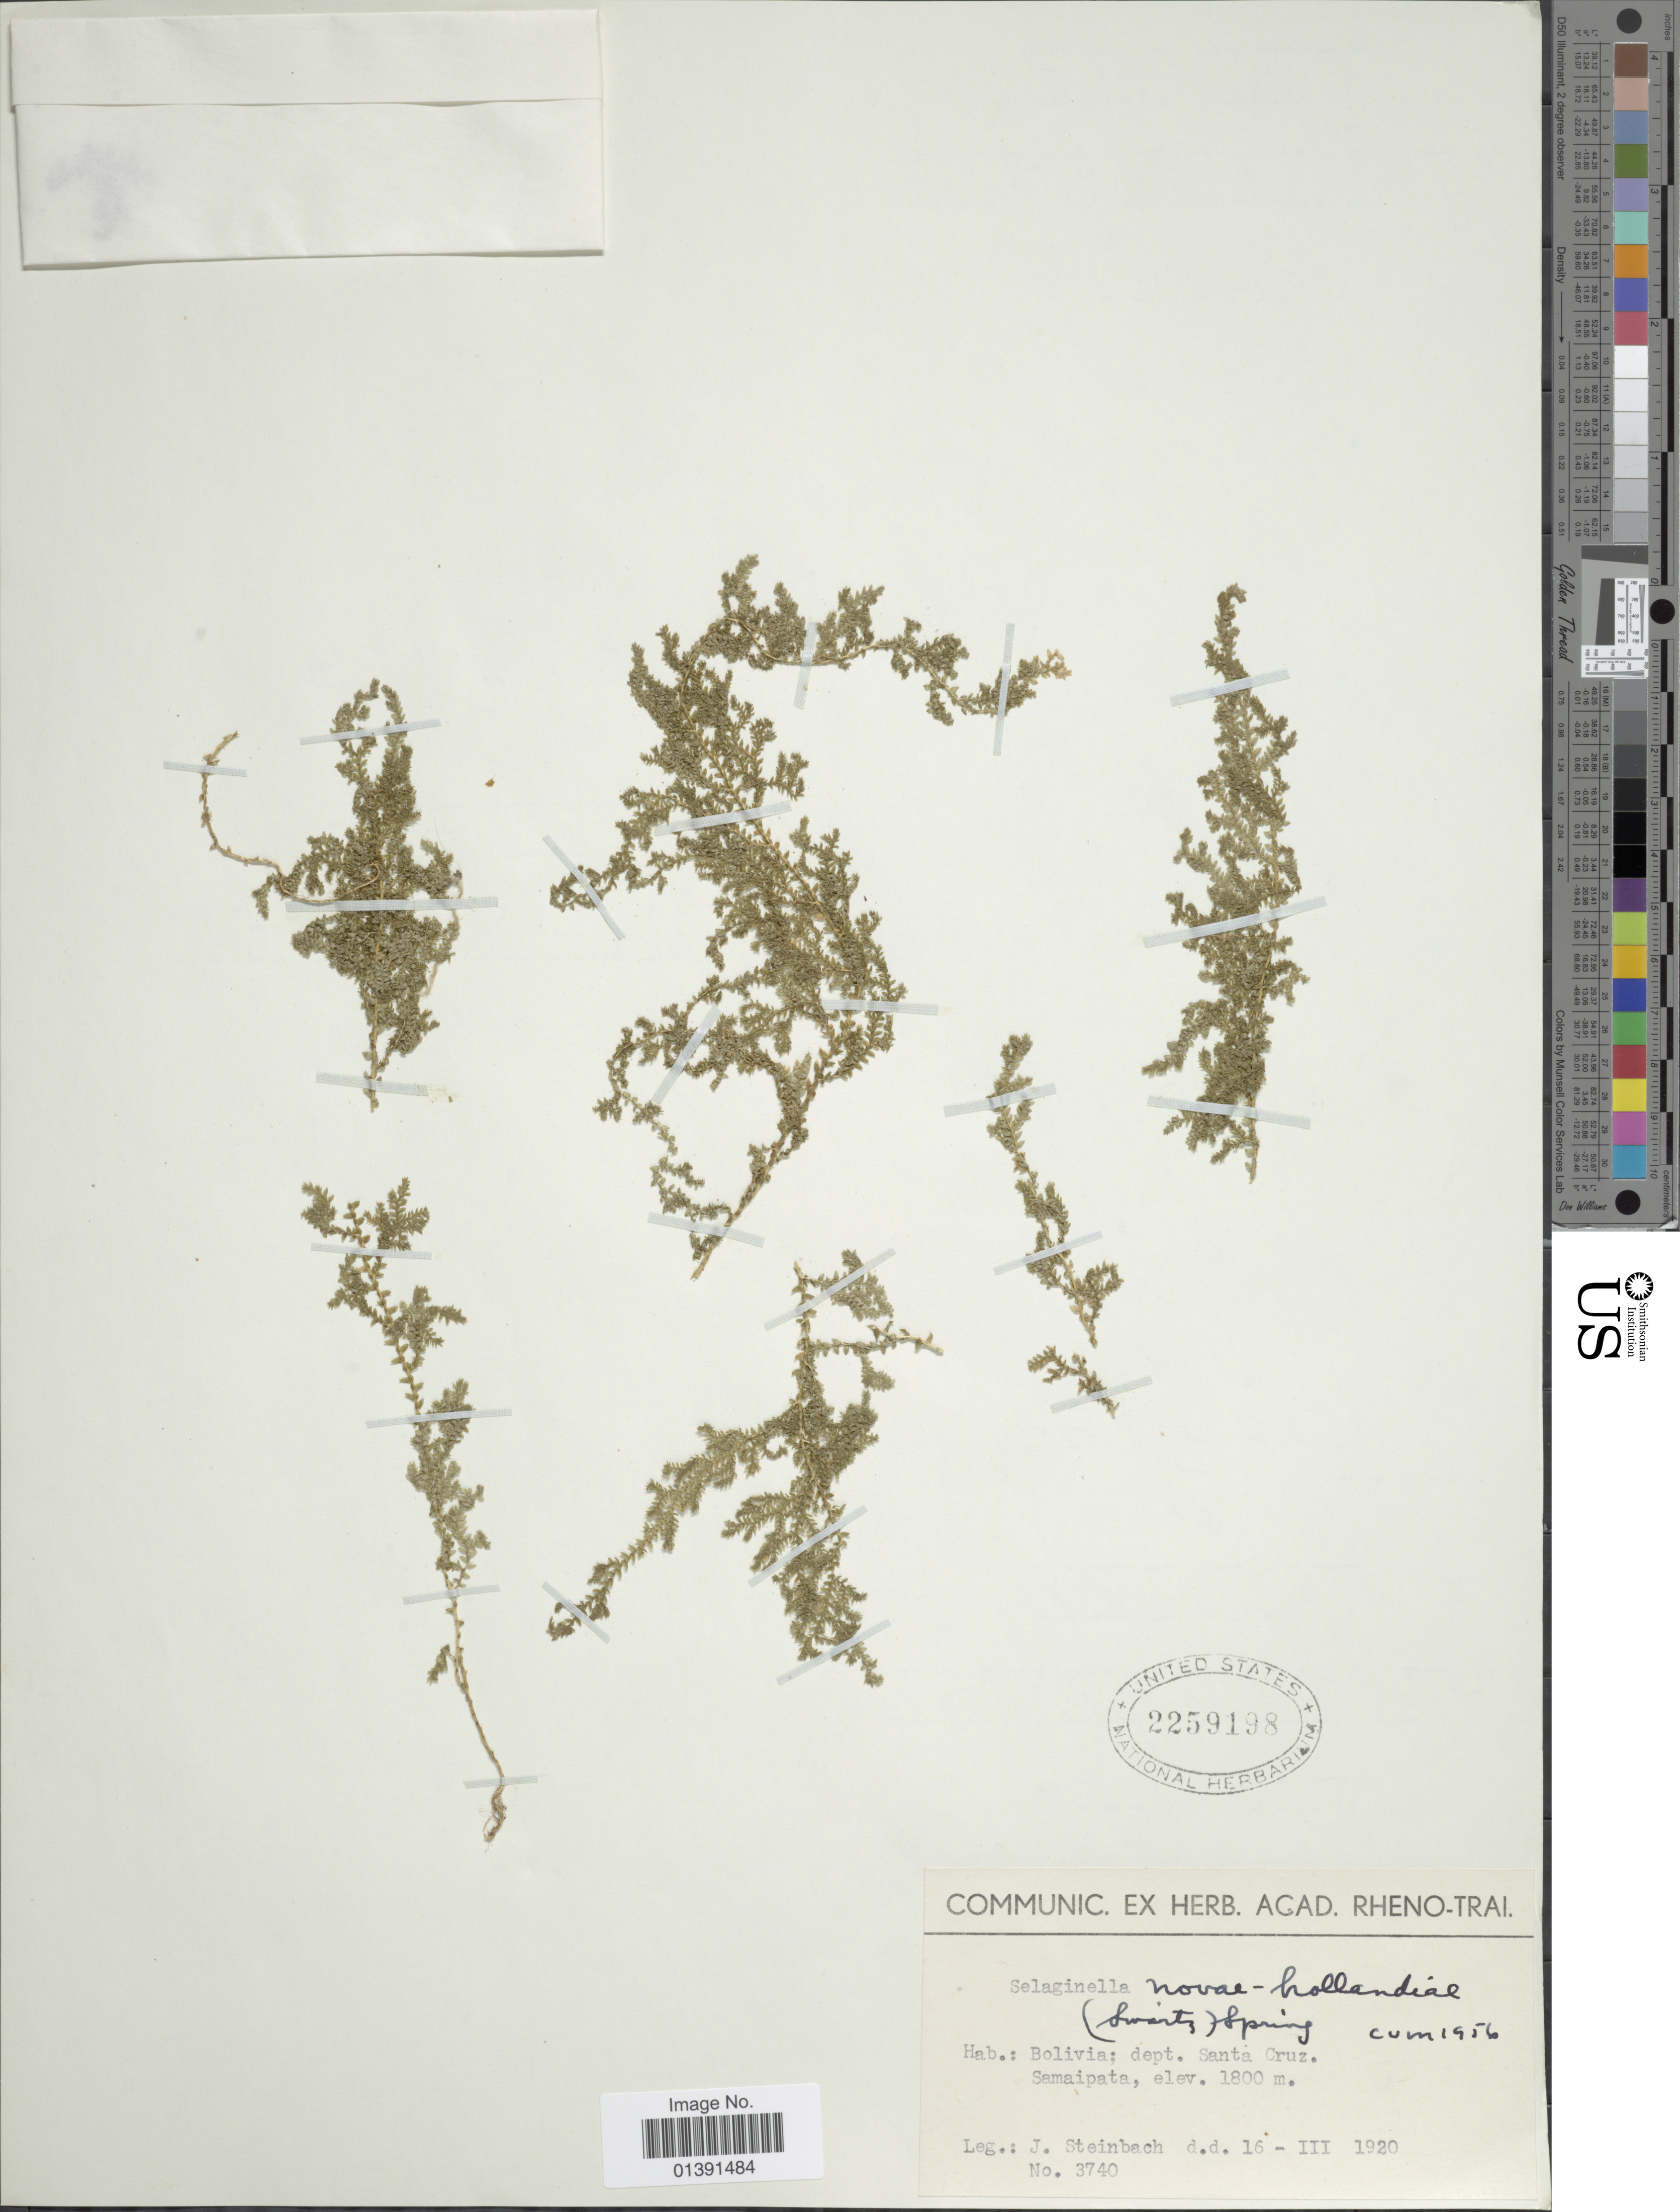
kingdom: Plantae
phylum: Tracheophyta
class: Lycopodiopsida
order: Selaginellales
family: Selaginellaceae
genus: Selaginella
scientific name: Selaginella novae-hollandiae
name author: (Sw.) Spring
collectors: J. Steinbach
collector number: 3740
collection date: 1920-03-16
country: Bolivia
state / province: Santa Cruz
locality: Samaipata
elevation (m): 1800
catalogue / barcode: US 2259198